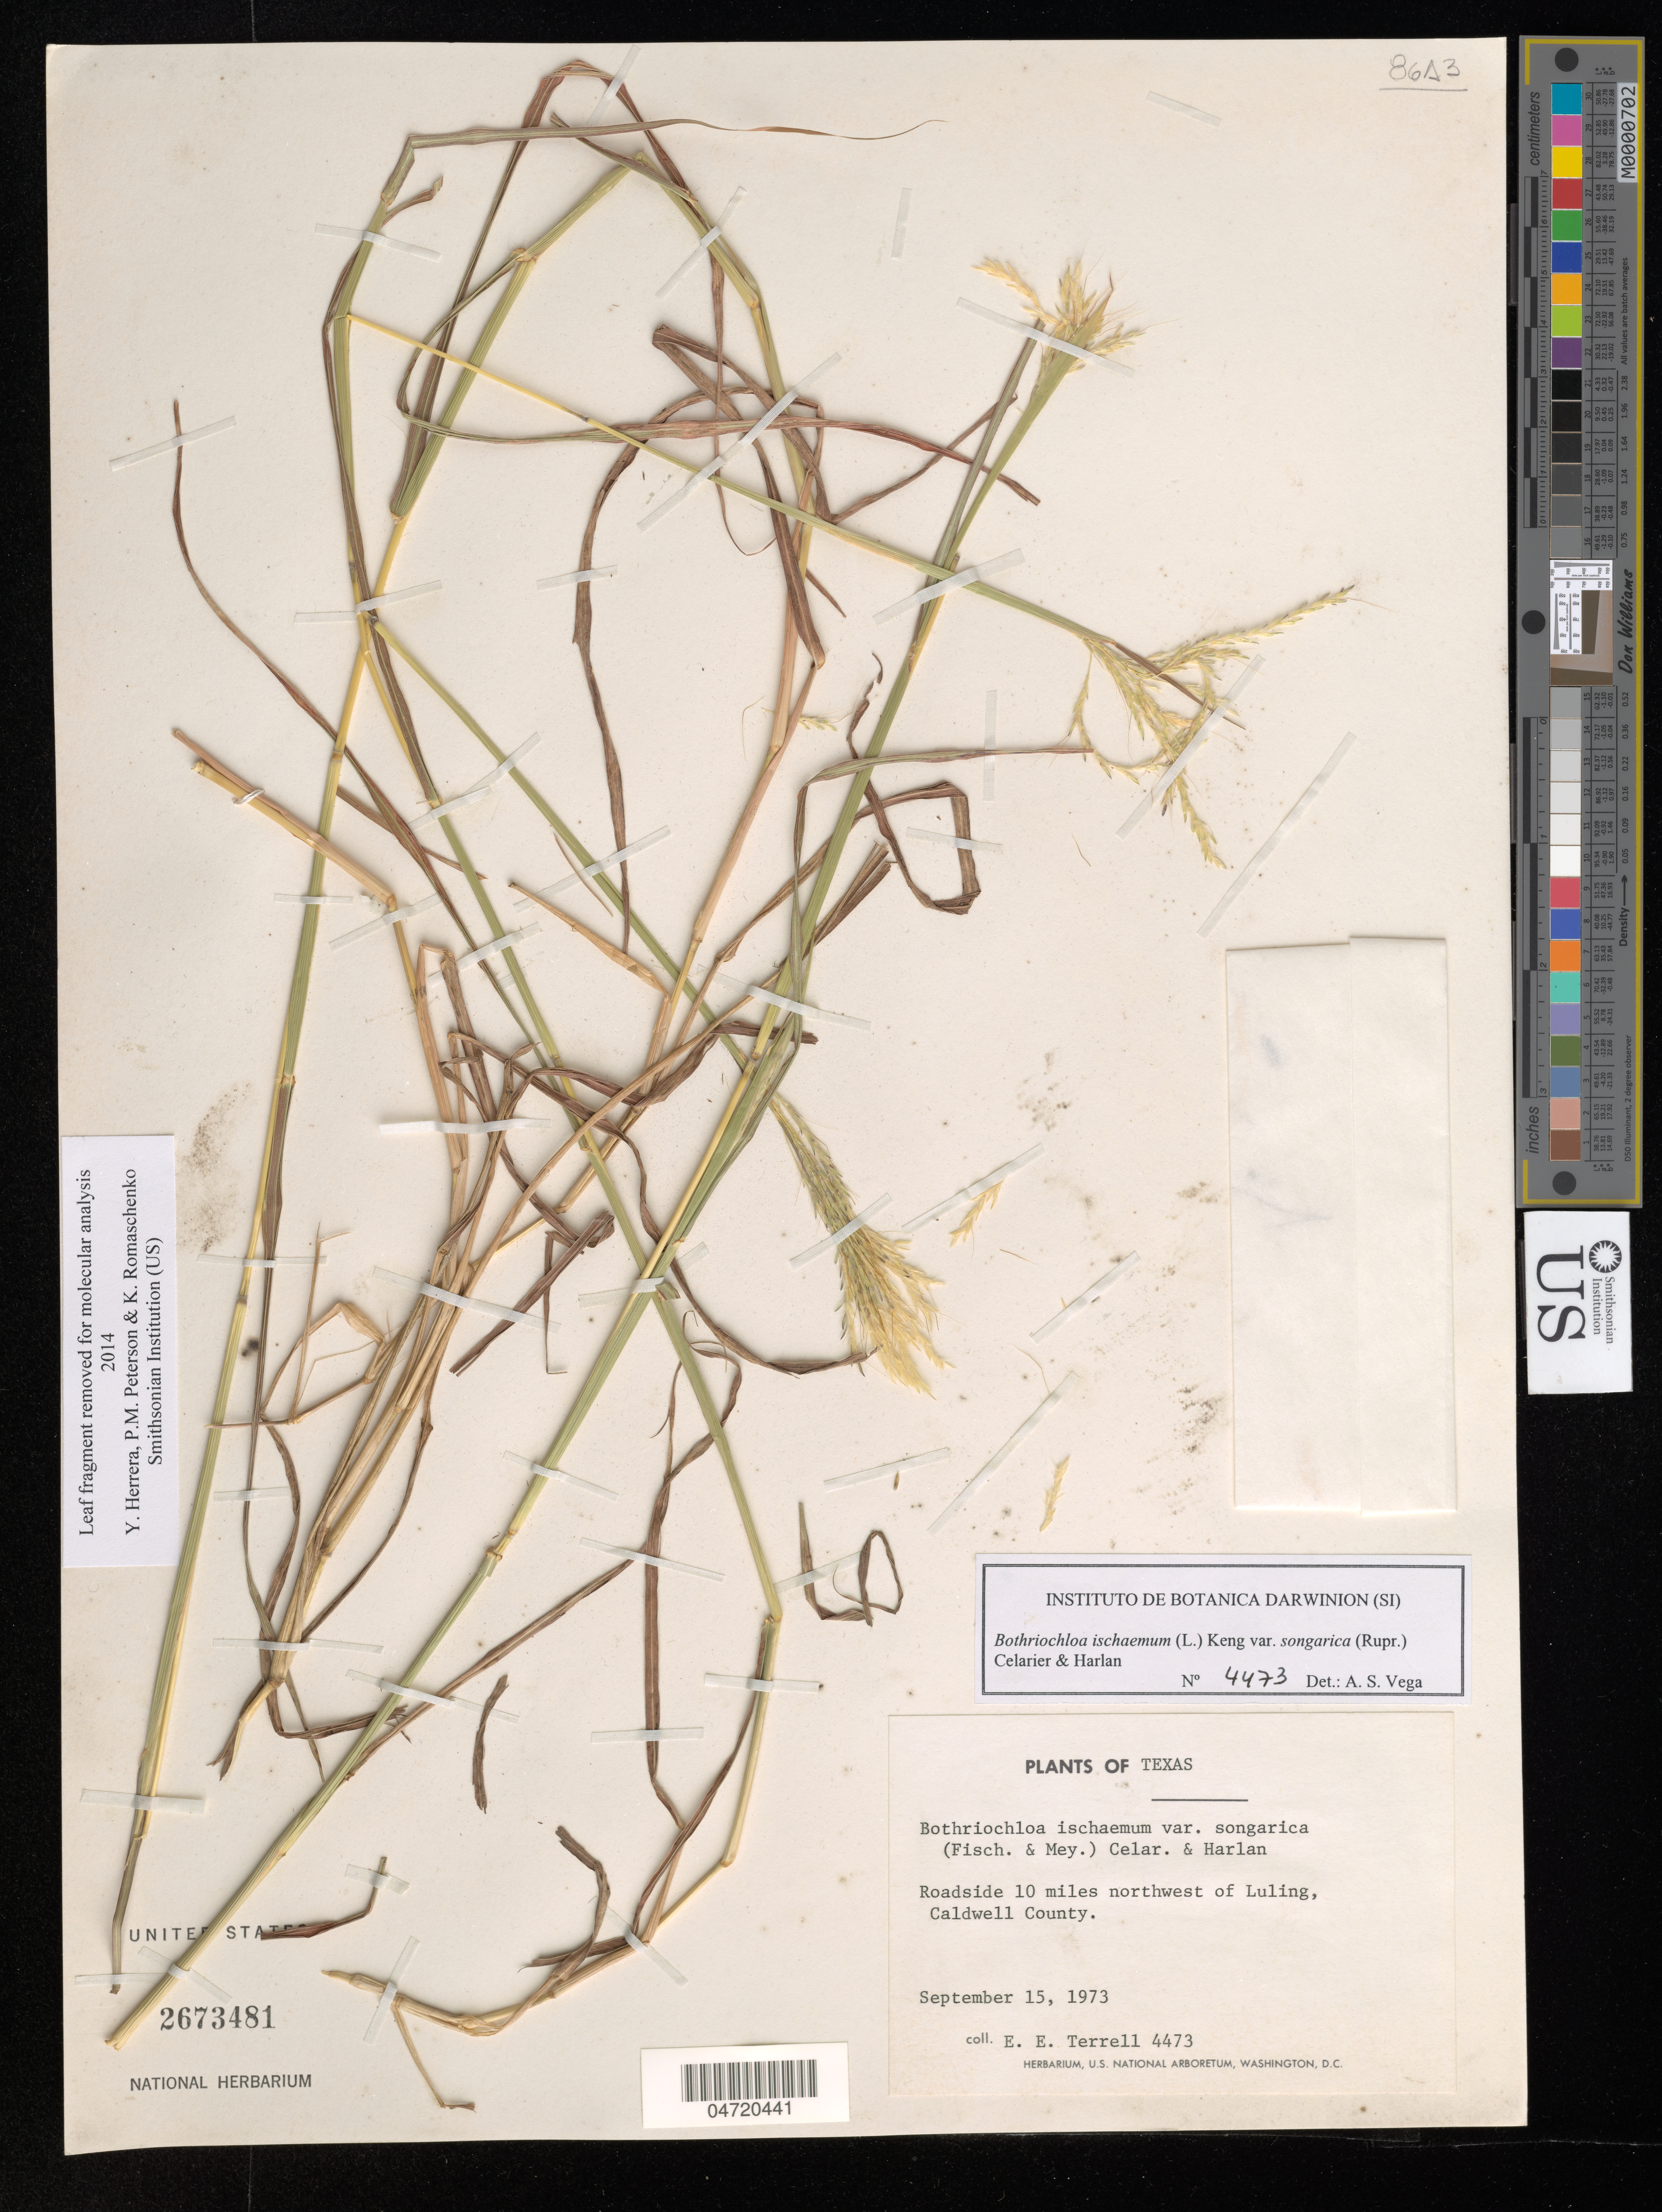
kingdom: Plantae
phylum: Tracheophyta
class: Liliopsida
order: Poales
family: Poaceae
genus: Bothriochloa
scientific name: Bothriochloa ischaemum var. songarica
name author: (Rupr. ex Fisch. & C.A. Mey.) Celarier & Harlan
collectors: E. Terrel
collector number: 4473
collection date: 1973-09-15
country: United States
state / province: Texas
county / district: Caldwell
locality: Roadside 10 miles northwest of Luling, Caldwell County.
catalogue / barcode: US 2673481